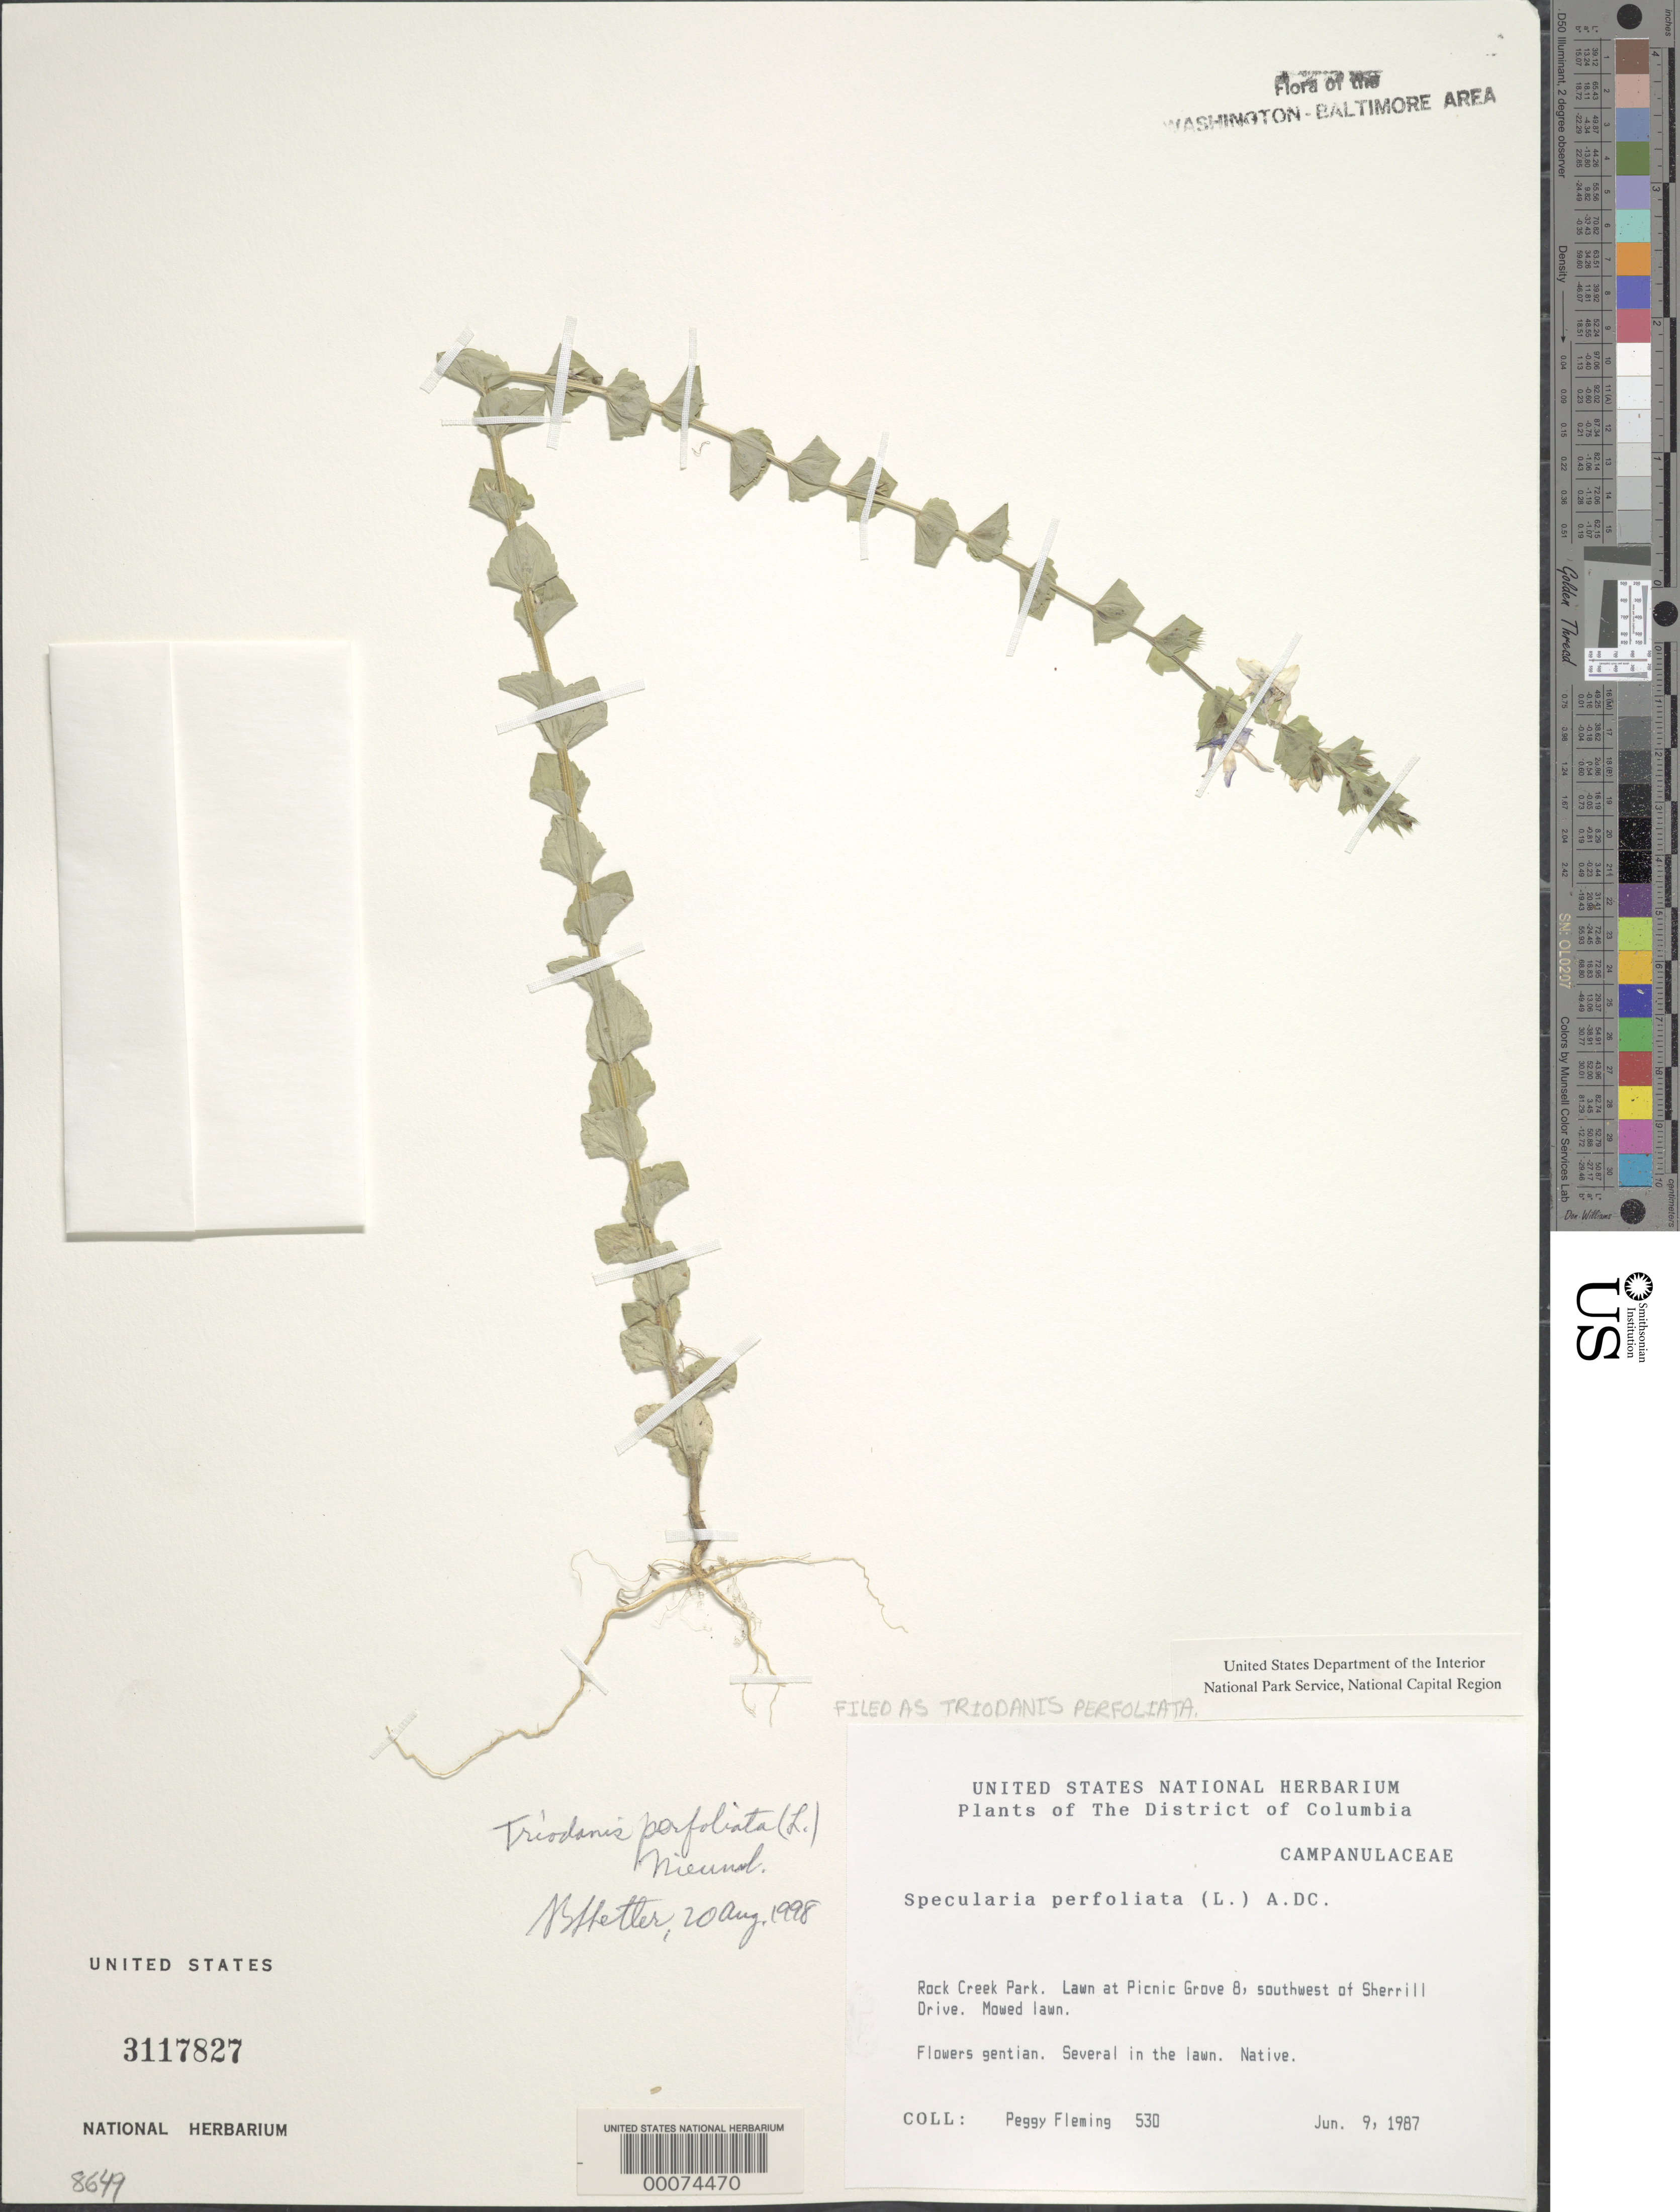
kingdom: Plantae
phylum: Tracheophyta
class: Magnoliopsida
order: Asterales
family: Campanulaceae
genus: Triodanis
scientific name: Triodanis perfoliata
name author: (L.) Nieuwl.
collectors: P. Fleming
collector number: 530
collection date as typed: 09 Jun 1987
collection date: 1987-06-09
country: United States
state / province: District of Columbia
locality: Rock Creek Park, Picnic Grove 8, SW of Sherrill Dr Rock Creek Park & vicinity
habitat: Mowed lawn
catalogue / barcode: US 3117827